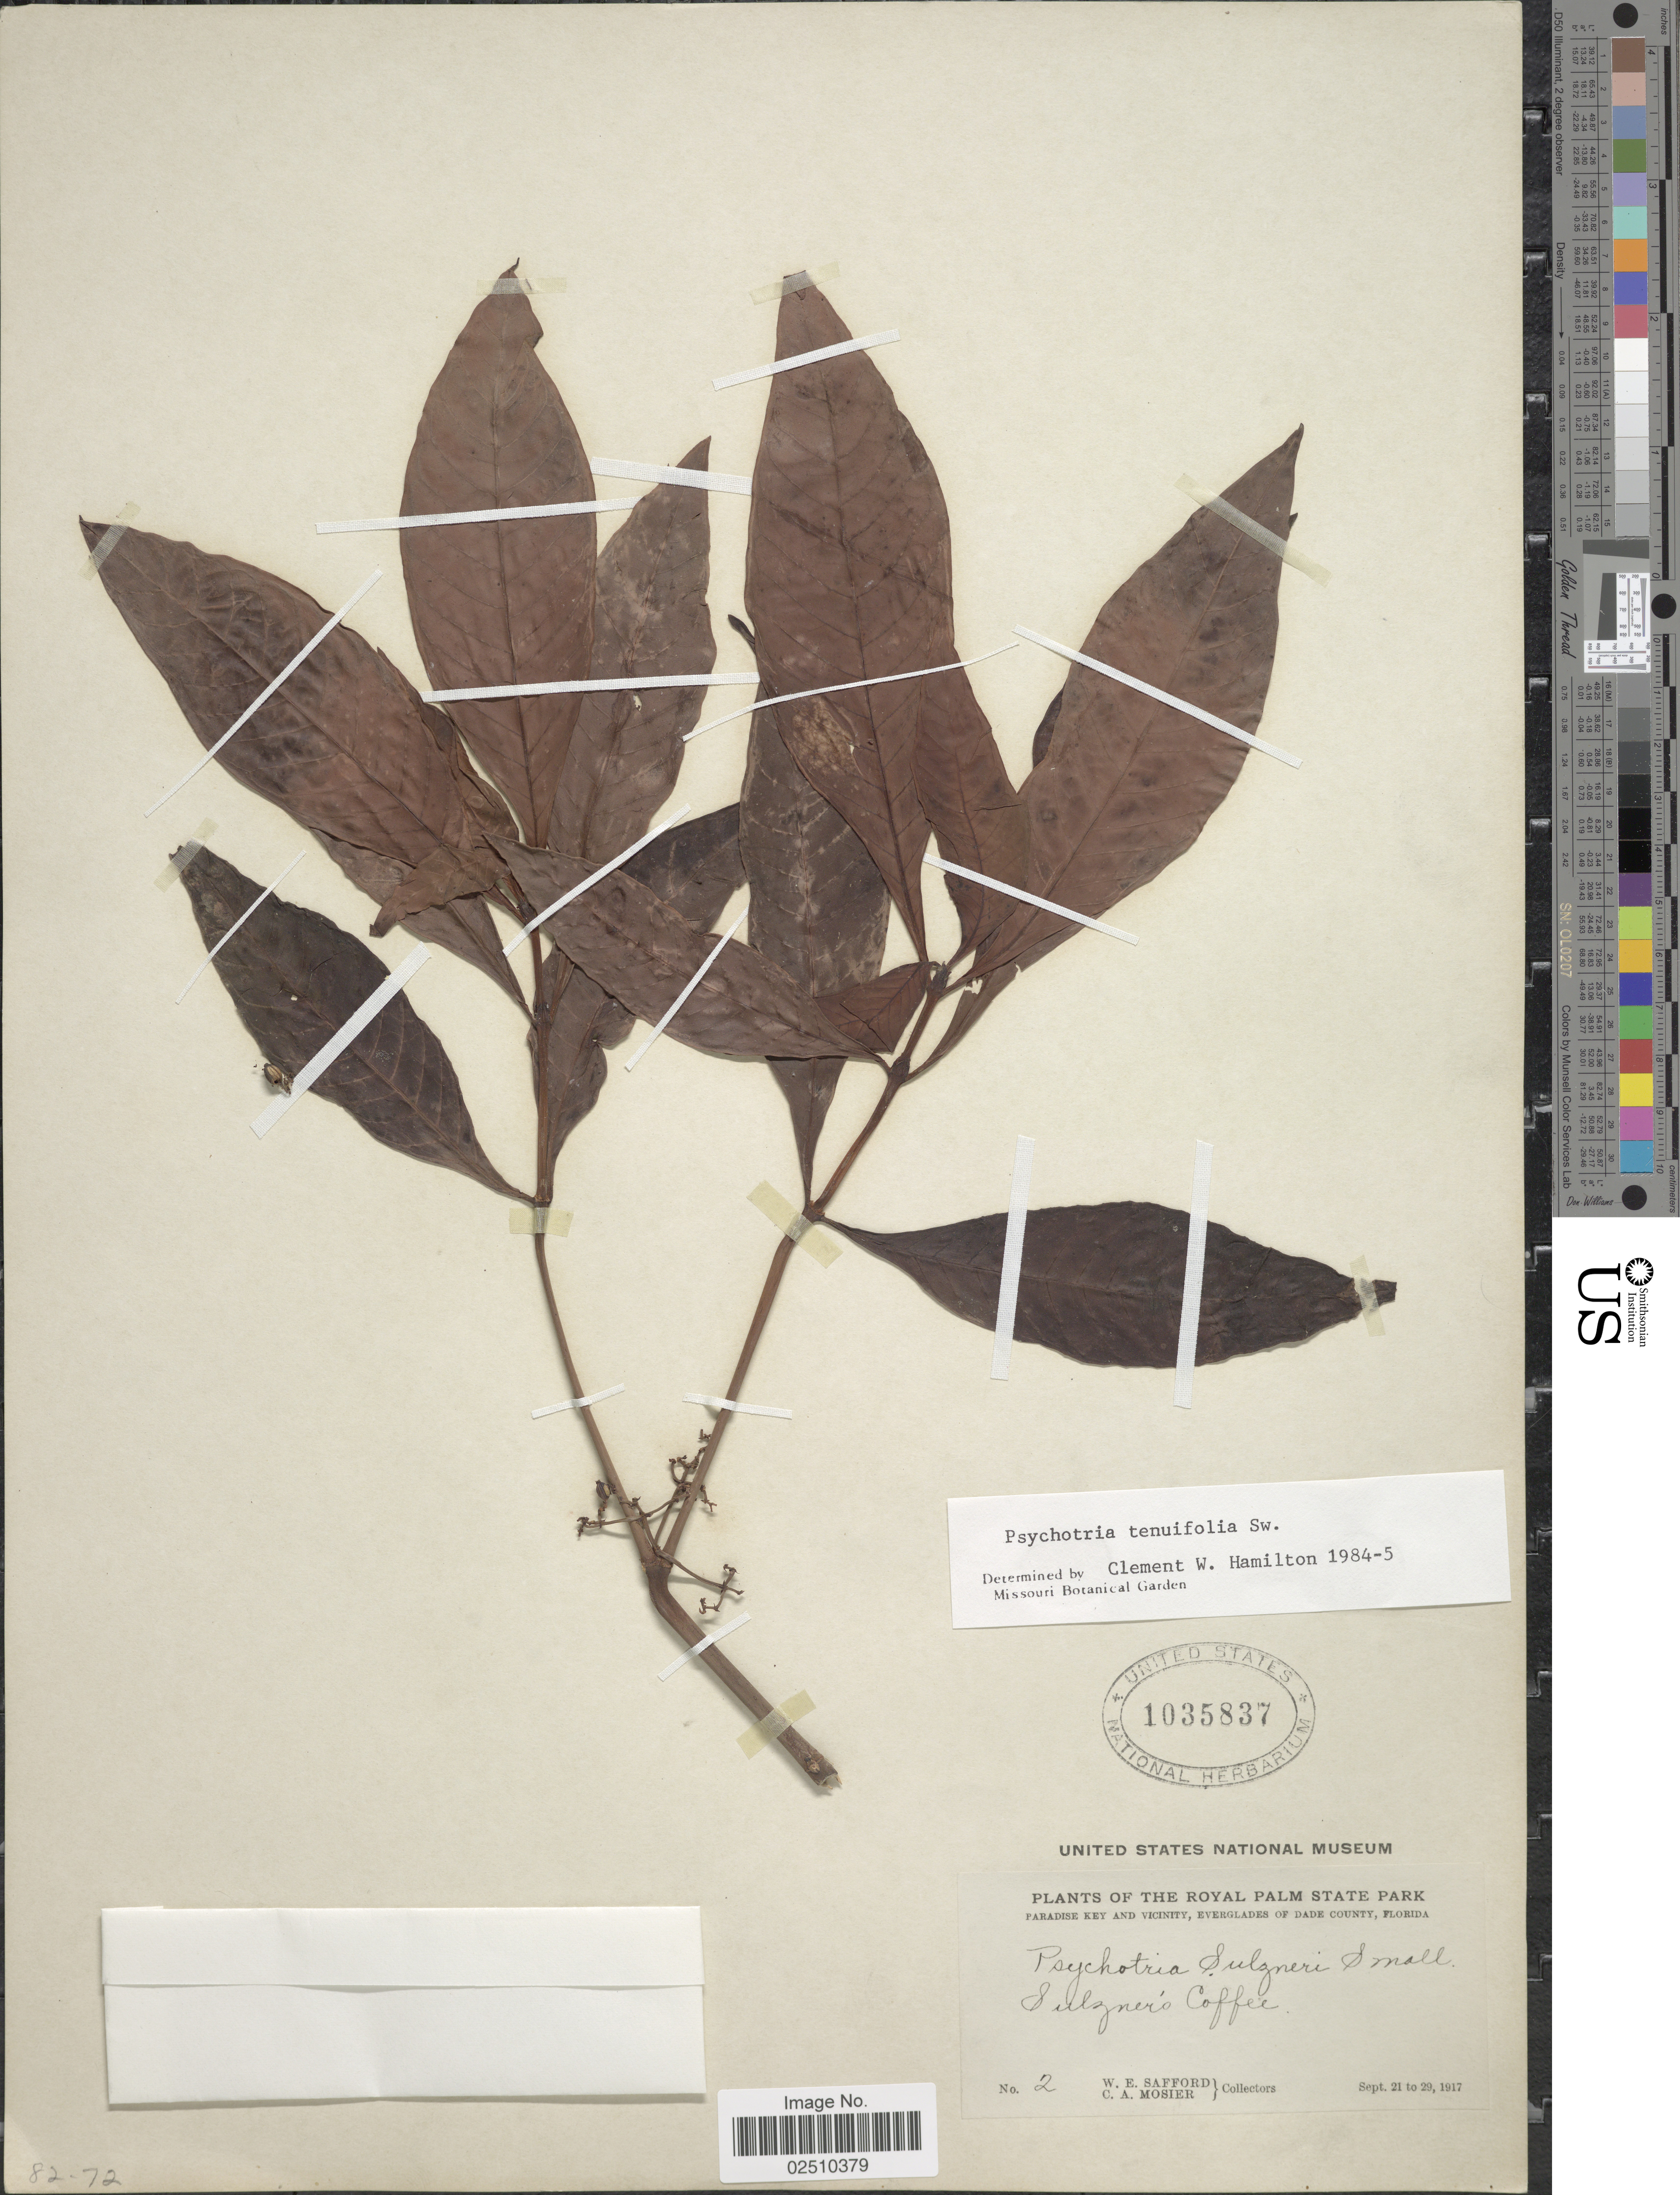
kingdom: Plantae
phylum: Tracheophyta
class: Magnoliopsida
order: Gentianales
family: Rubiaceae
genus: Psychotria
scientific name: Psychotria tenuifolia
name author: Sw.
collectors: W. E. Safford & C. A. Mosier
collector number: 2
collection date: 1917-09-21/1917-09-29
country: United States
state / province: Florida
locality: Royal Palm State Park, Paradise Key and Vicinity, Everglades of Dade County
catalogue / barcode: US 1035837